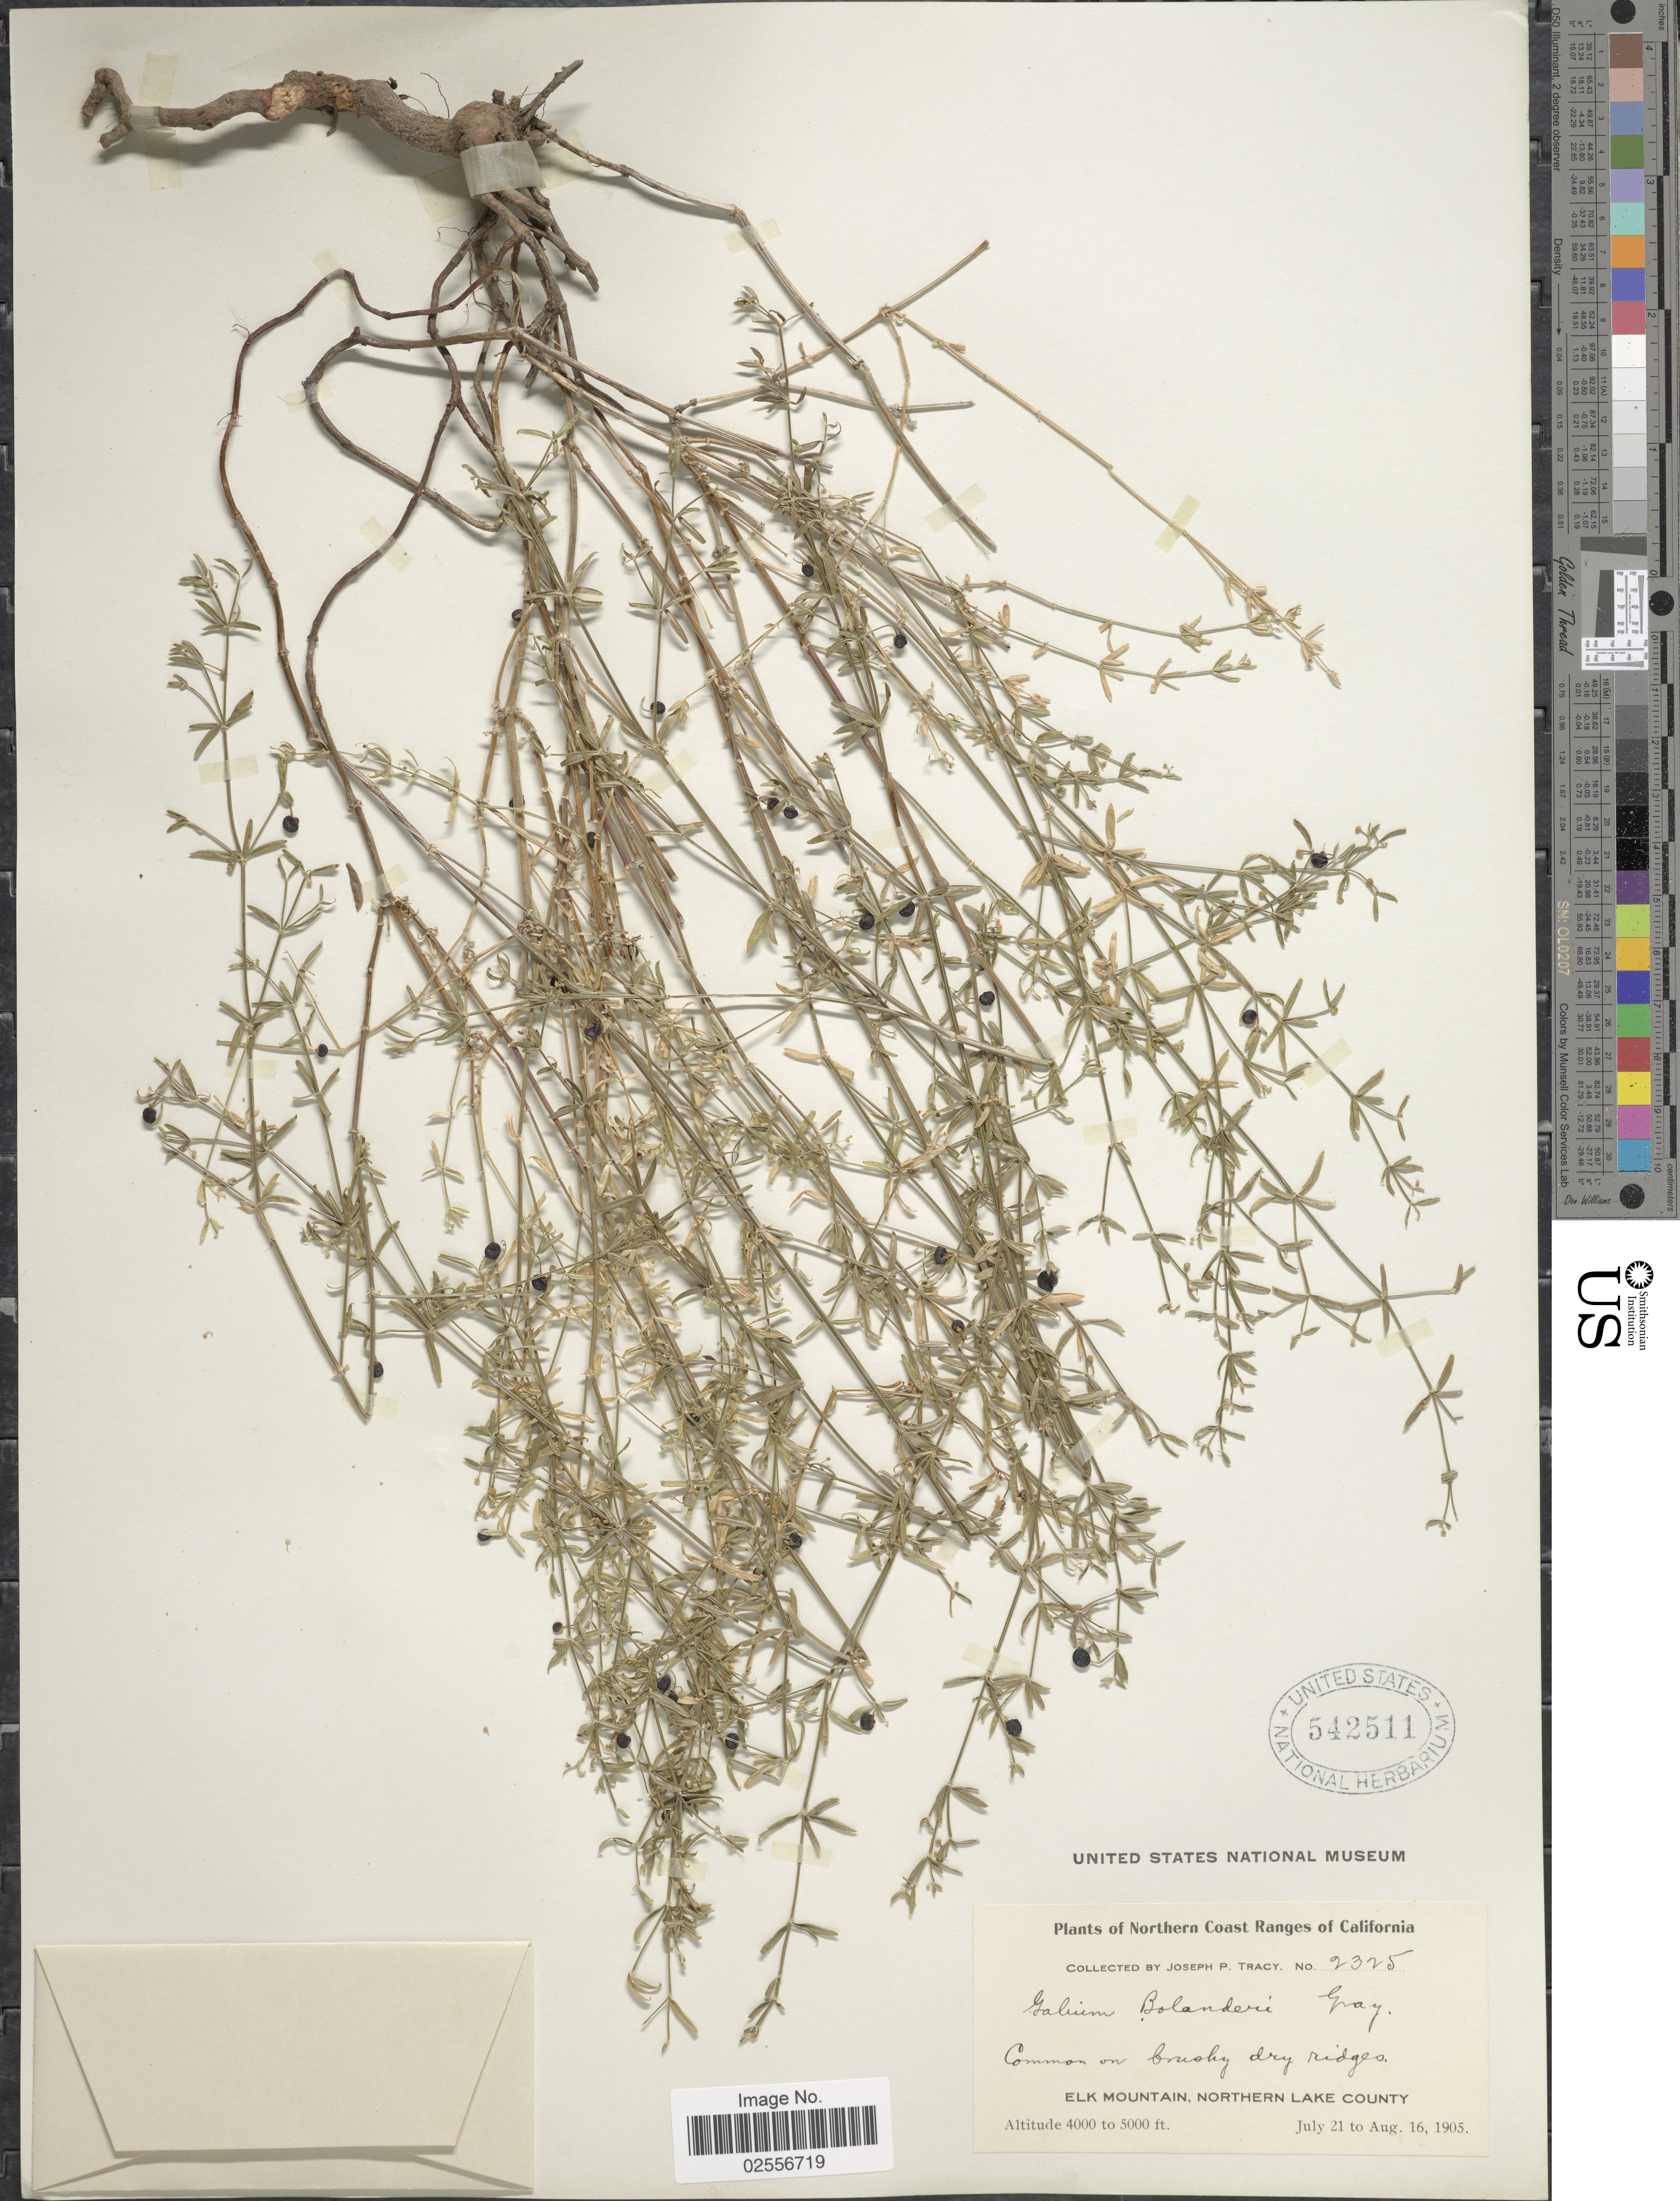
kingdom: Plantae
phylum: Tracheophyta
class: Magnoliopsida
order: Gentianales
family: Rubiaceae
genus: Galium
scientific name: Galium bolanderi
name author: A. Gray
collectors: J. Tracy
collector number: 2325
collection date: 1905-07-21/1905-08-16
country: United States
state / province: California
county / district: Lake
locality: Northern Coast Ranges of California. Common on brushy dry ridges. Elk Mountain, Northern Lake County.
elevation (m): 1219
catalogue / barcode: US 542511